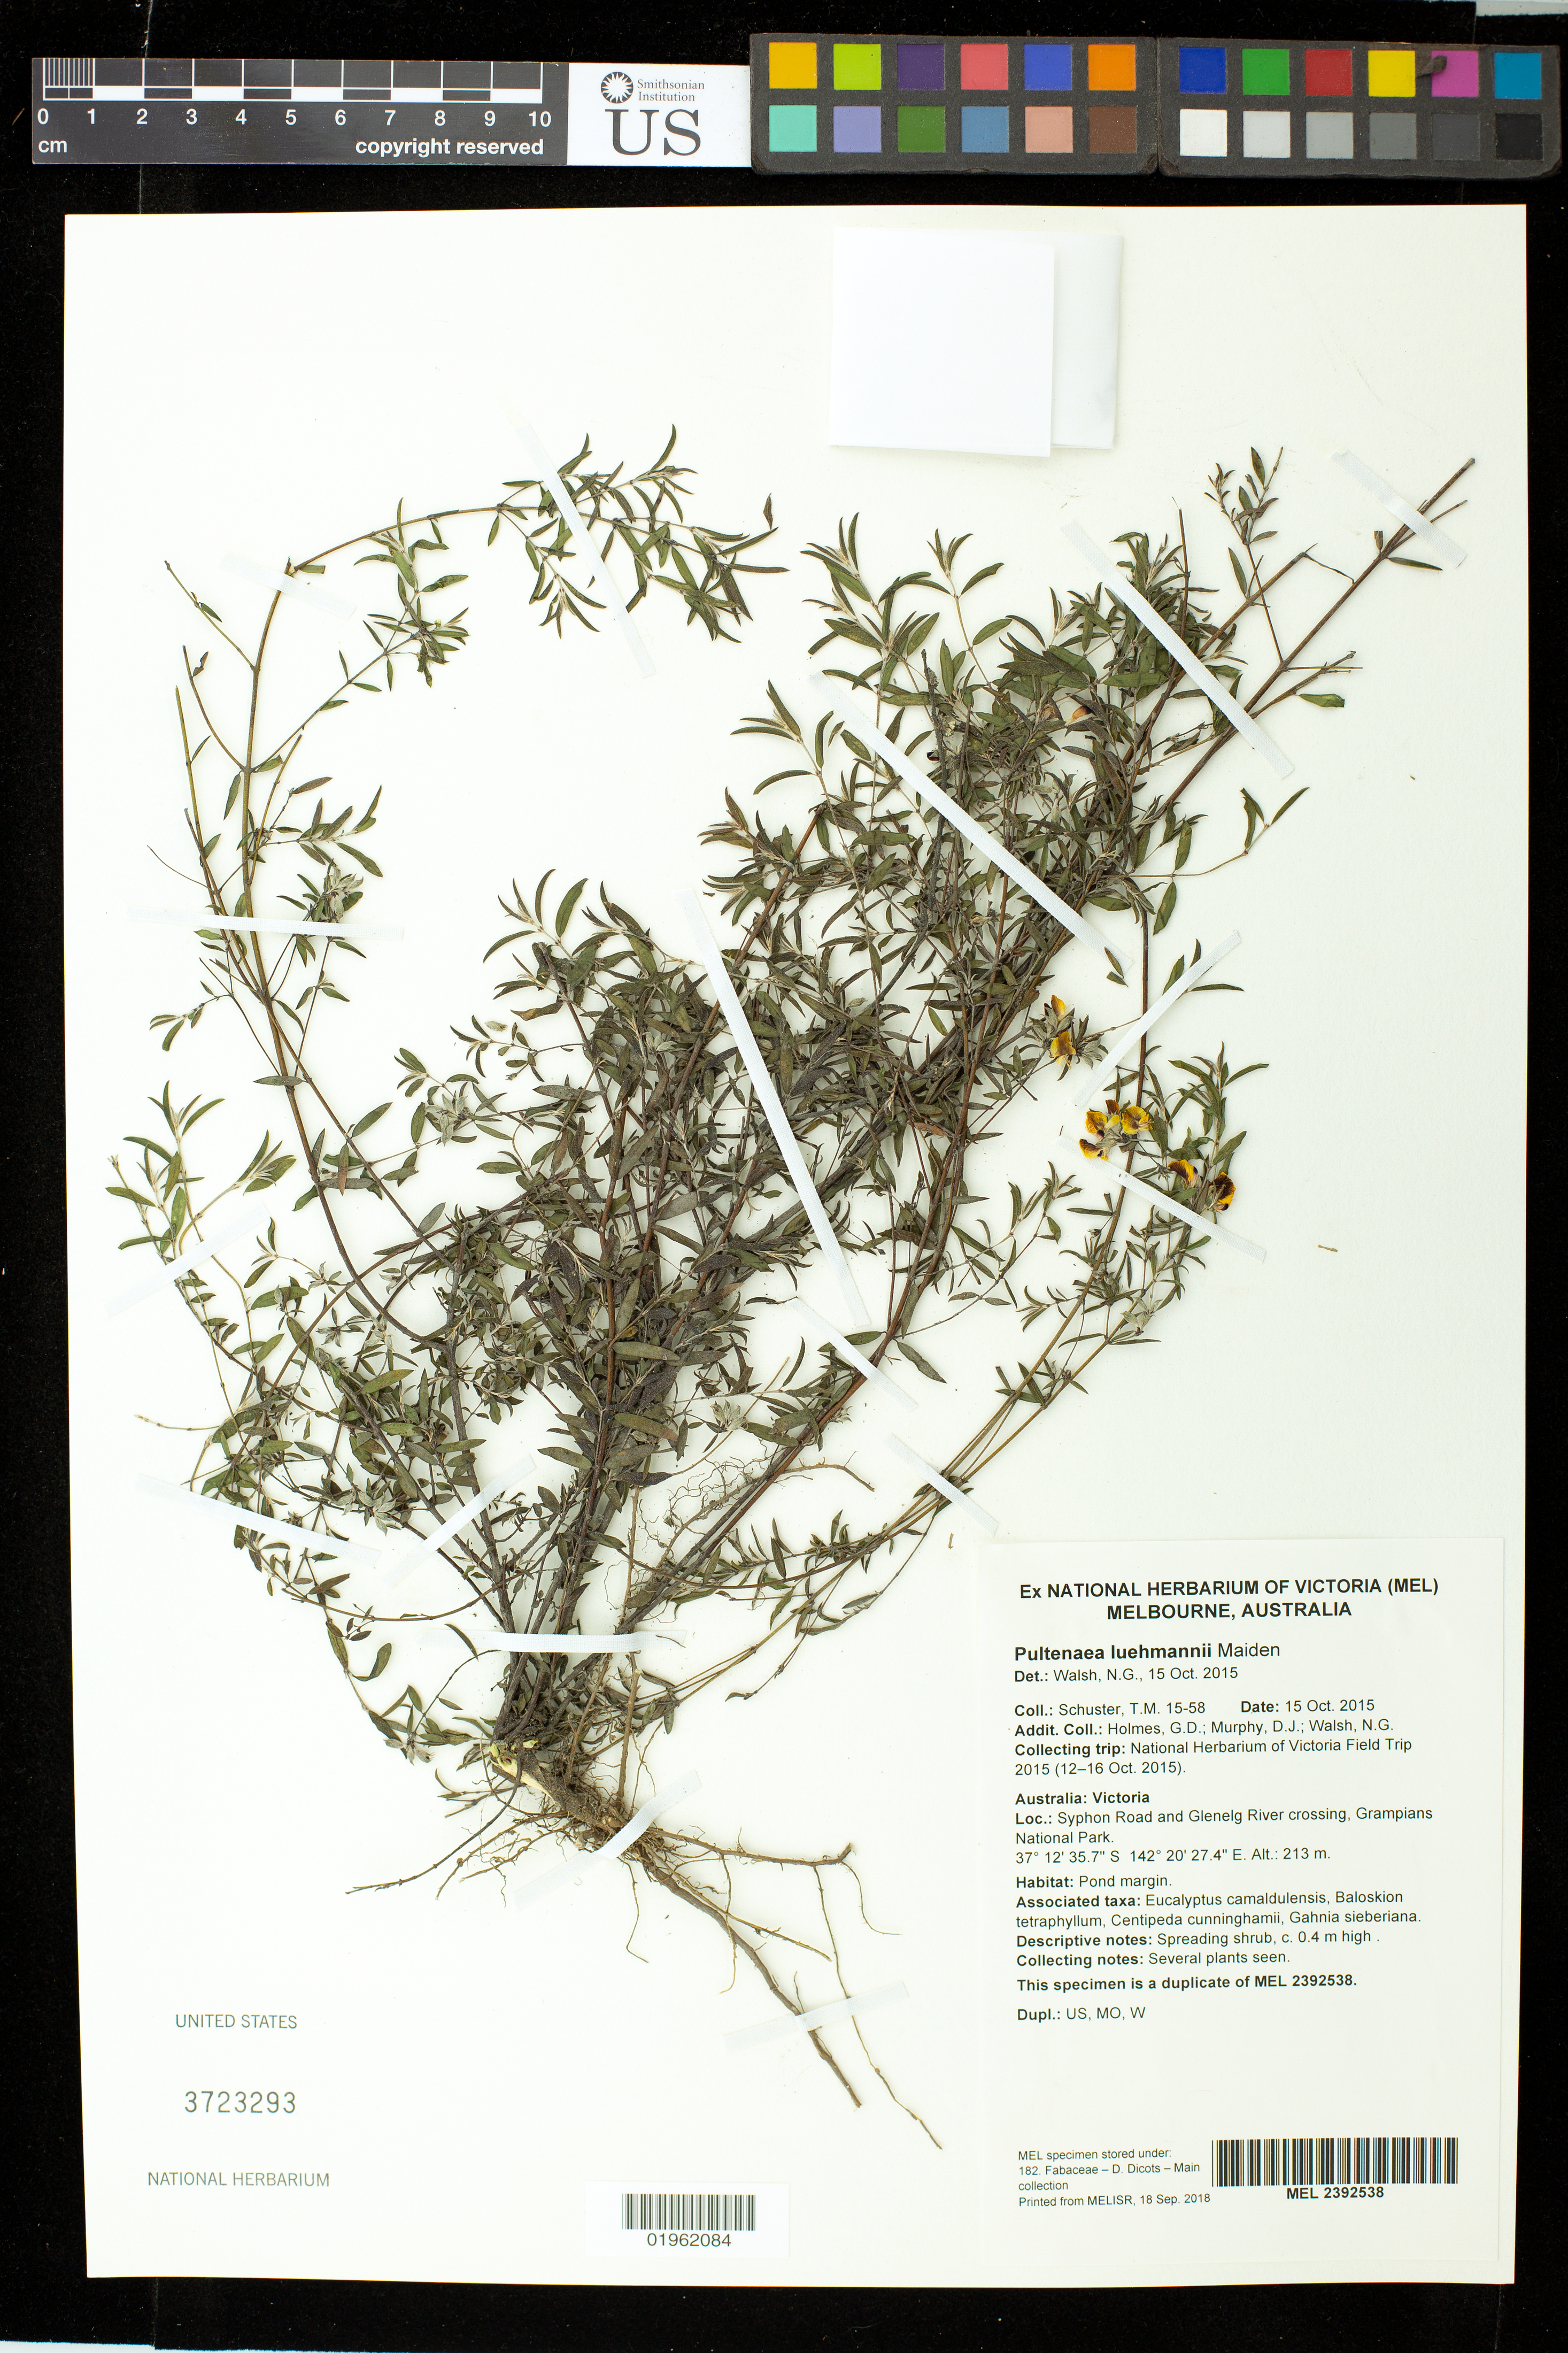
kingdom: Plantae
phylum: Tracheophyta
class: Magnoliopsida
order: Fabales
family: Fabaceae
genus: Pultenaea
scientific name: Pultenaea luehmannii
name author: Maiden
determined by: Walsh, N. G.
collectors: T. Schuster, G. Holmes, D. Murphy & N. Walsh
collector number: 15-58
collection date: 2013-10-15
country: Australia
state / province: Victoria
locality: Syphon Road and Glenelg River crossing, Grampians National Park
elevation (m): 213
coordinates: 37° 12' 35.7" S, 142° 20' 27.4" E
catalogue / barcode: US 3723293